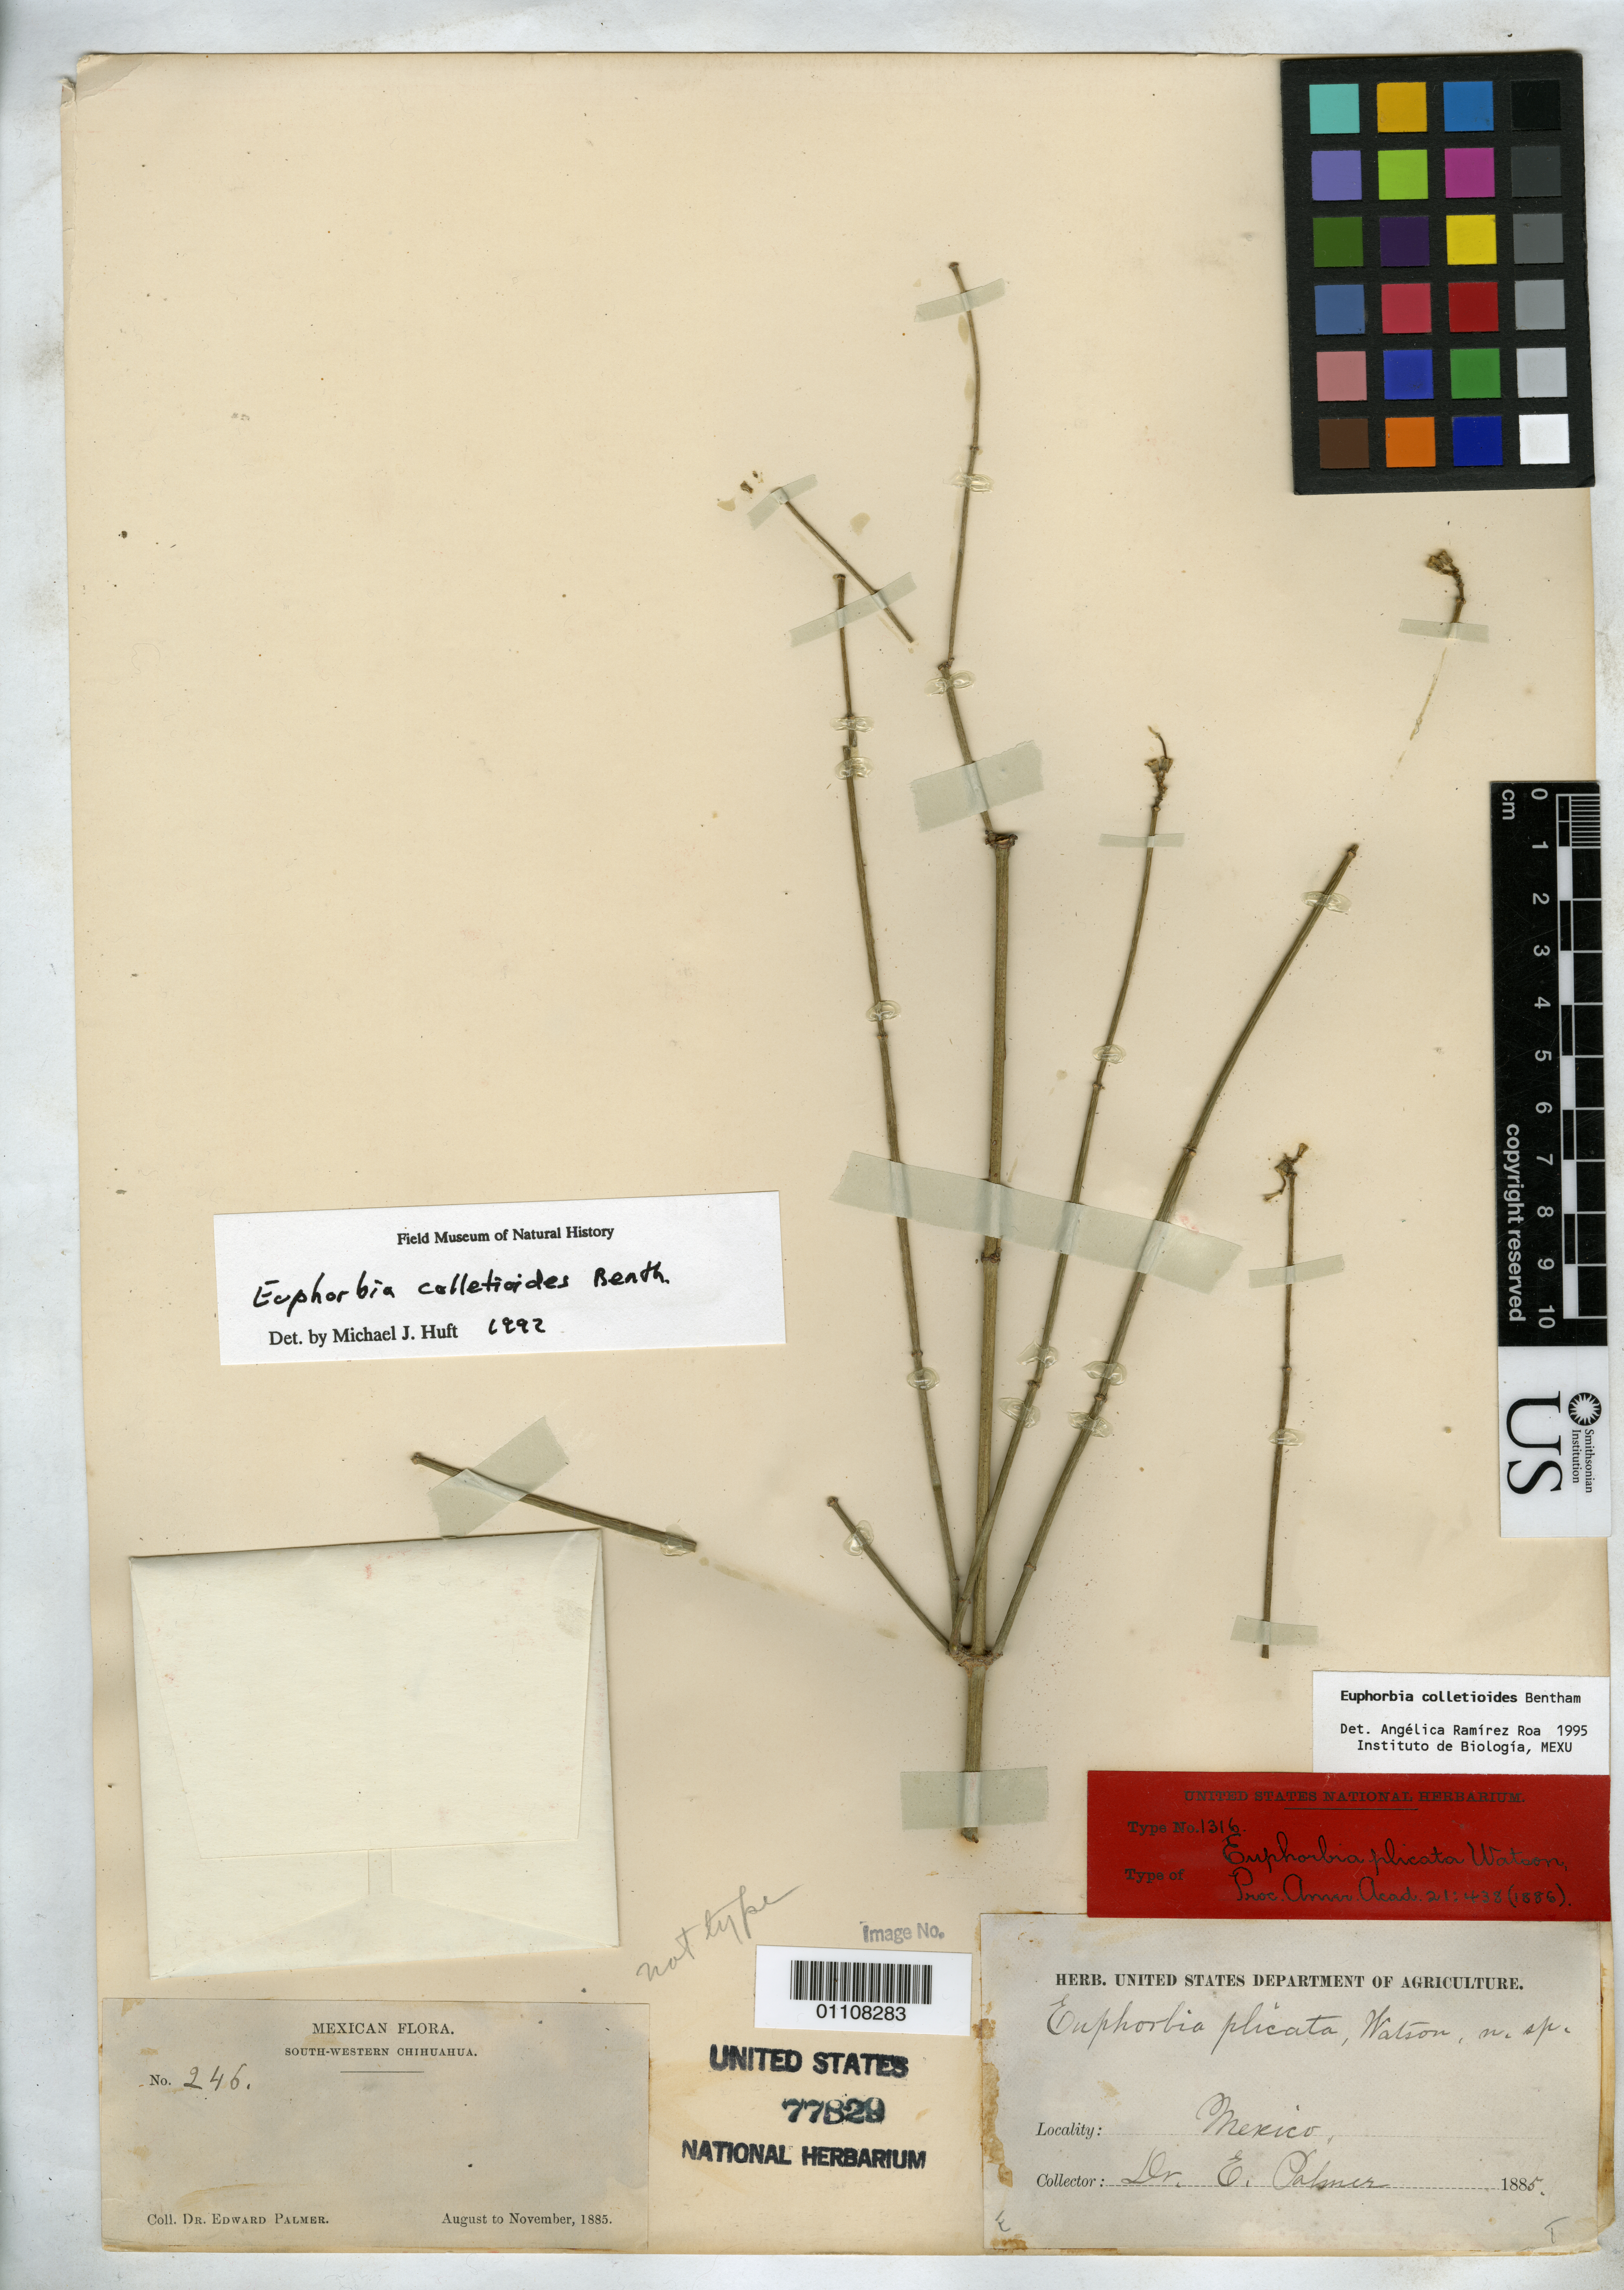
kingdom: Plantae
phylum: Tracheophyta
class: Magnoliopsida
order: Malpighiales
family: Euphorbiaceae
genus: Euphorbia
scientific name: Euphorbia plicata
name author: S. Watson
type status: Syntype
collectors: E. Palmer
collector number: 246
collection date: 1885-08/1885-11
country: Mexico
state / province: Chihuahua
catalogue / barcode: US 77829